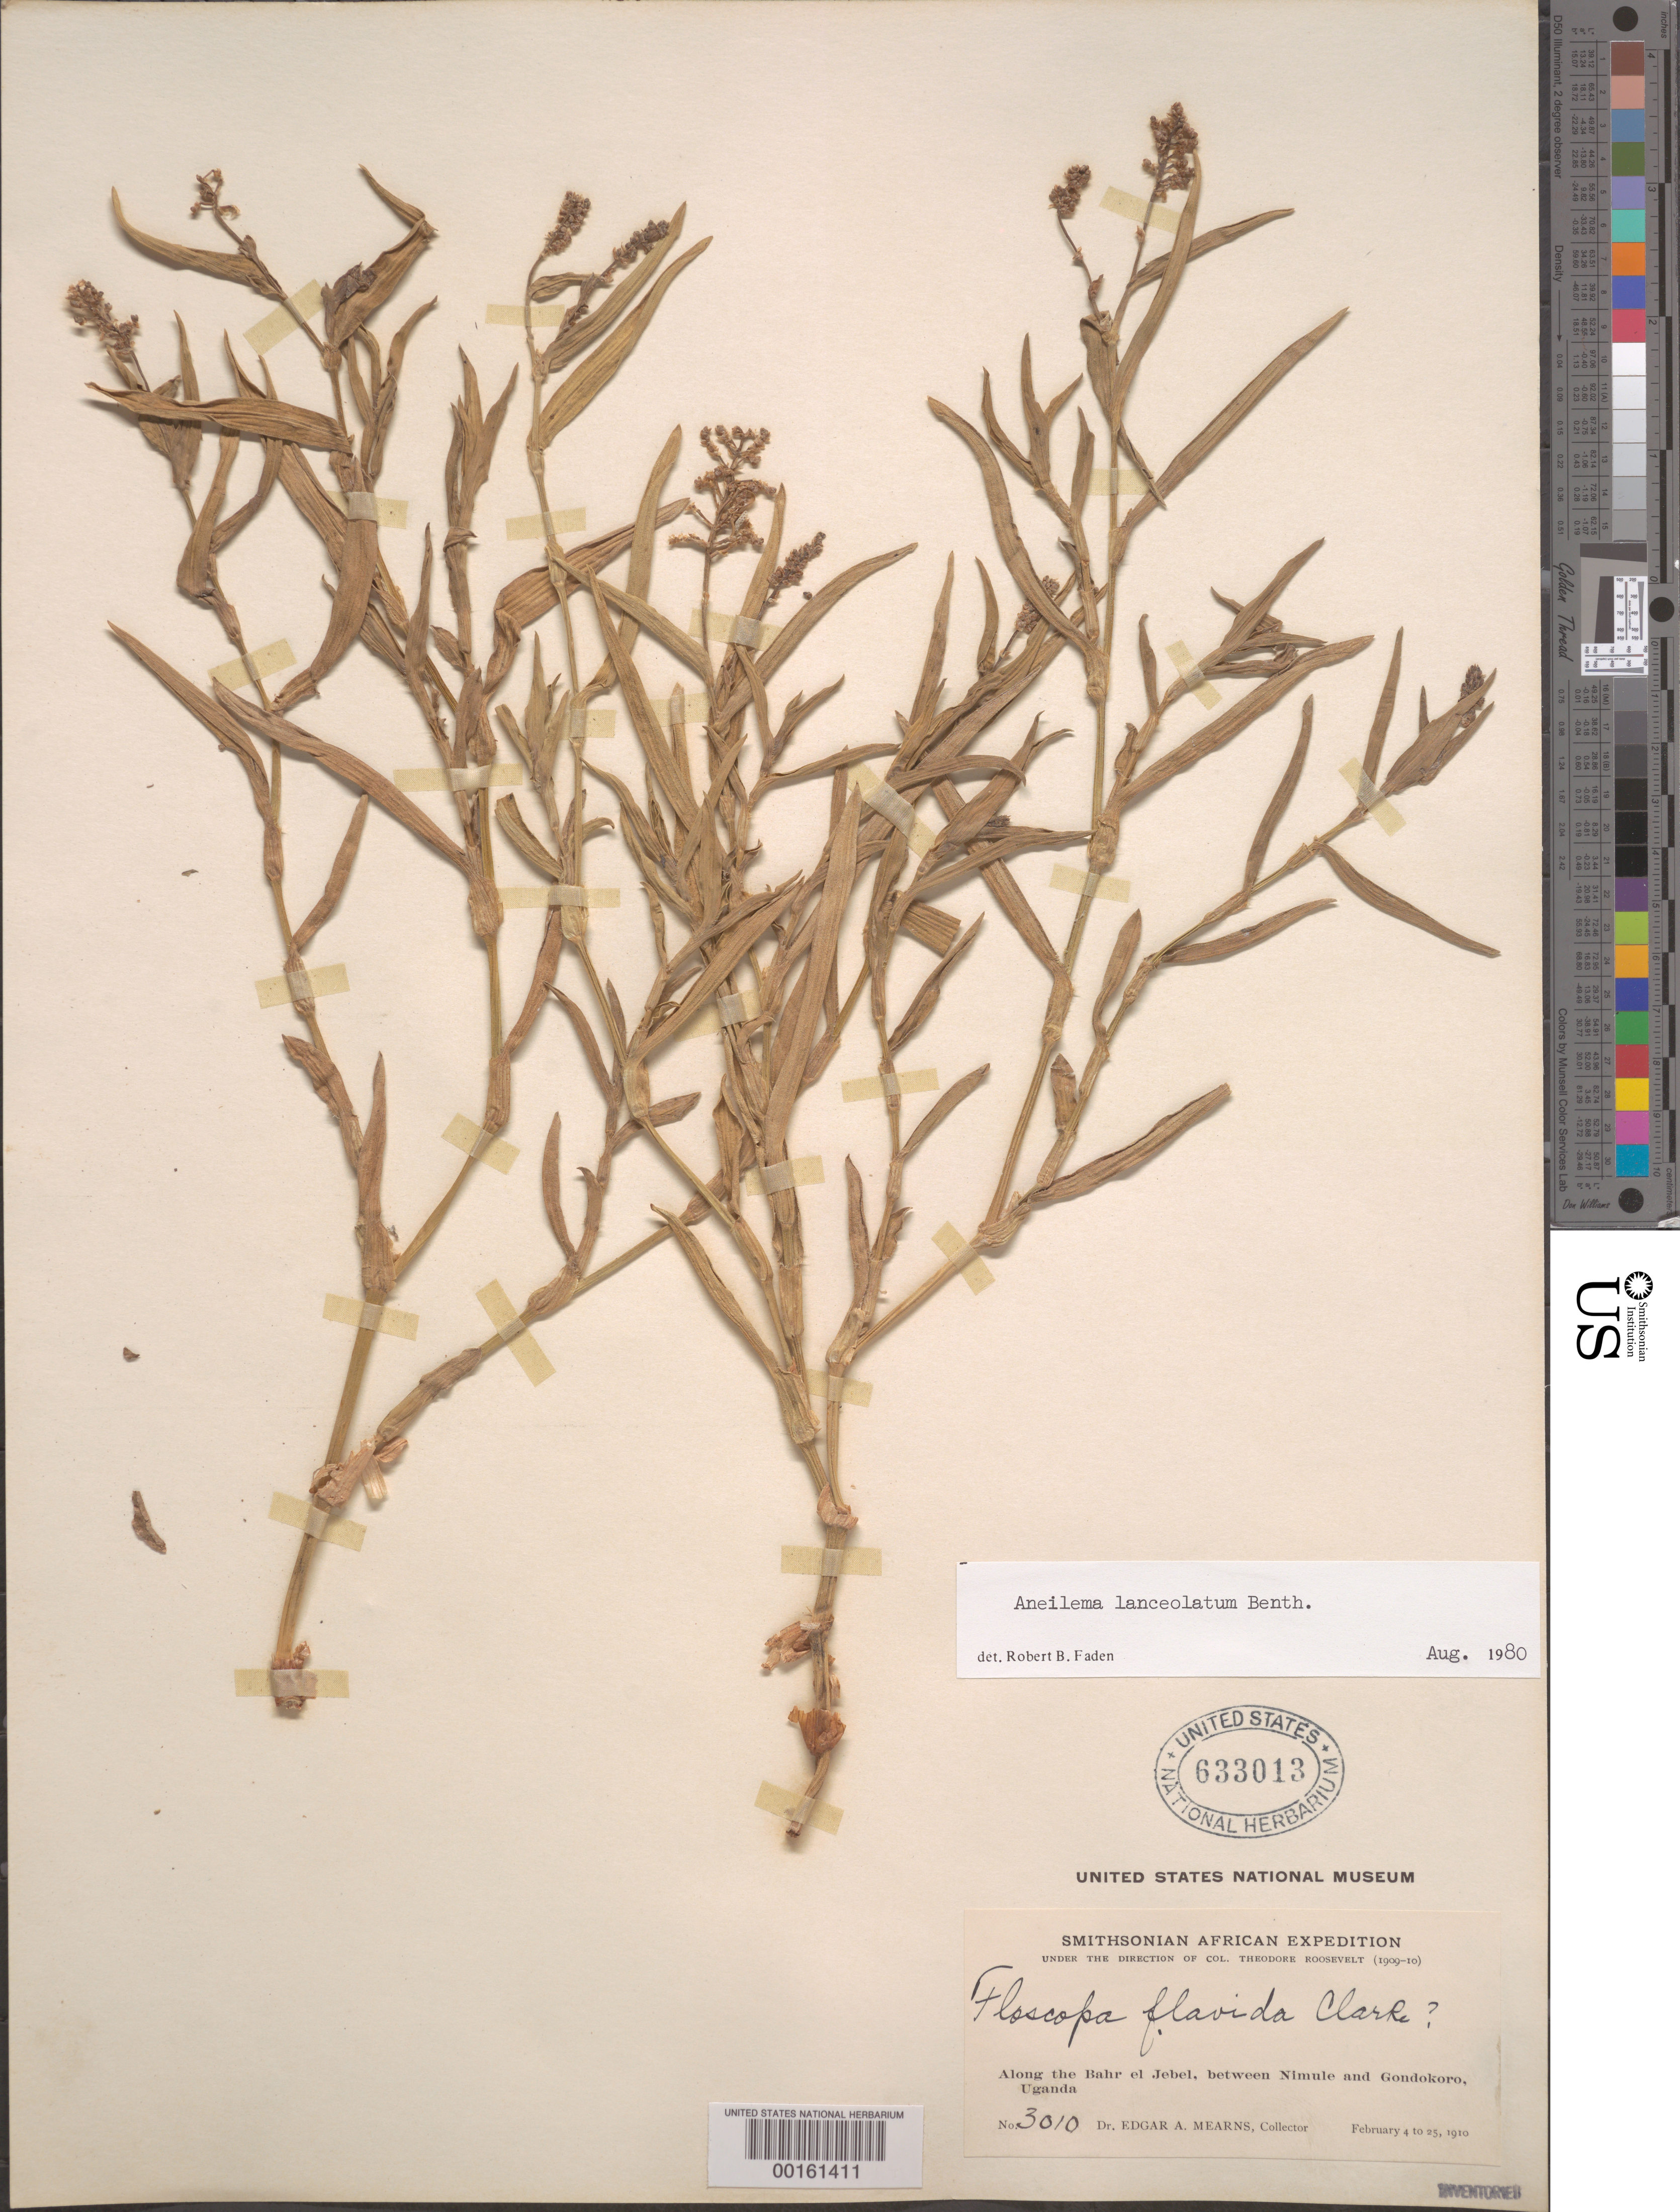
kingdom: Plantae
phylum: Tracheophyta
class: Liliopsida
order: Commelinales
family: Commelinaceae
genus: Aneilema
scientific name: Aneilema lanceolatum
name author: Benth.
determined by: Faden, Robert B., (US), Smithsonian Institution - National Museum of Natural History (UNITED STATES)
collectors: E. A. Mearns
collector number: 3010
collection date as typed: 04 Feb 1910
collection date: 1910-02-04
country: Uganda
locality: Along the bahr el jebel, between nimule and gondokoro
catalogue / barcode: US 633013